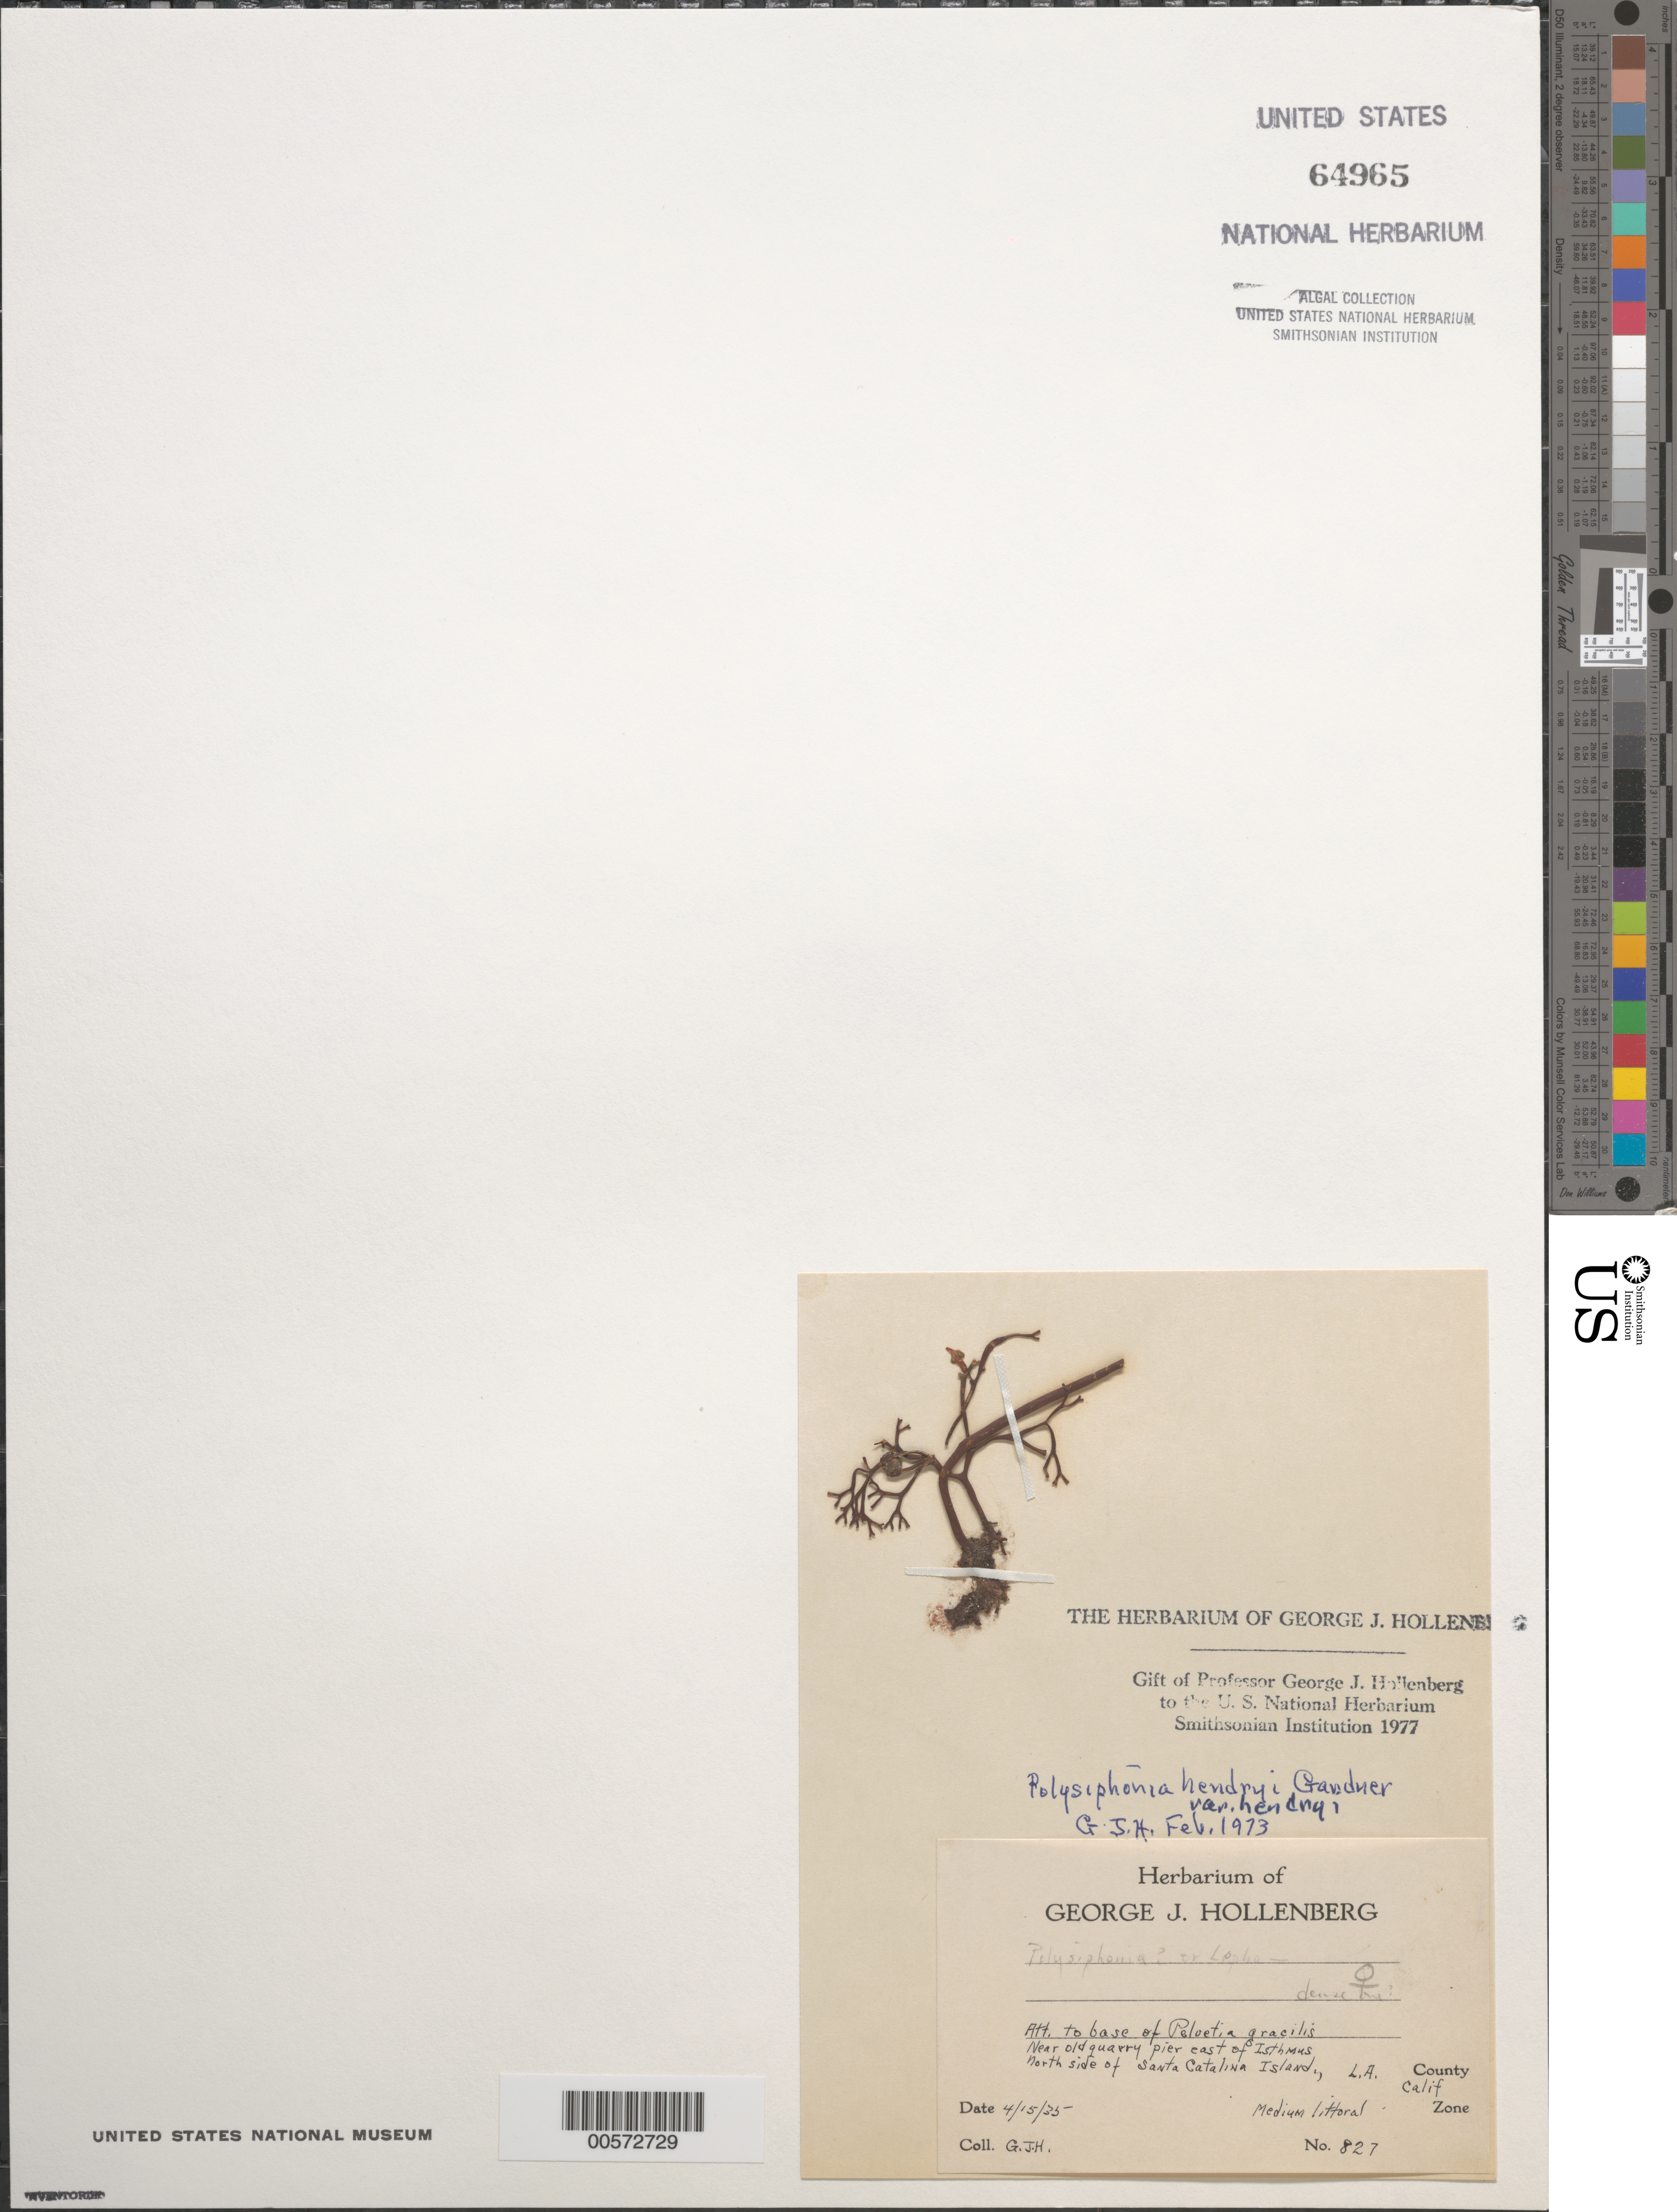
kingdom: Plantae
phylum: Rhodophyta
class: Florideophyceae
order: Ceramiales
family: Rhodomelaceae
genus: Vertebrata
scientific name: Vertebrata hendryi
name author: (N.L. Gardner) Savoie & G.W. Saunders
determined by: Algae name updating Project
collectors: G. Hollenberg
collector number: GJH 827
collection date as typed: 15 Apr 1935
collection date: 1935-04-15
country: United States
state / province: California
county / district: Los Angeles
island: Santa Catalina Island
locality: East of Isthmus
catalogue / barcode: US 64965